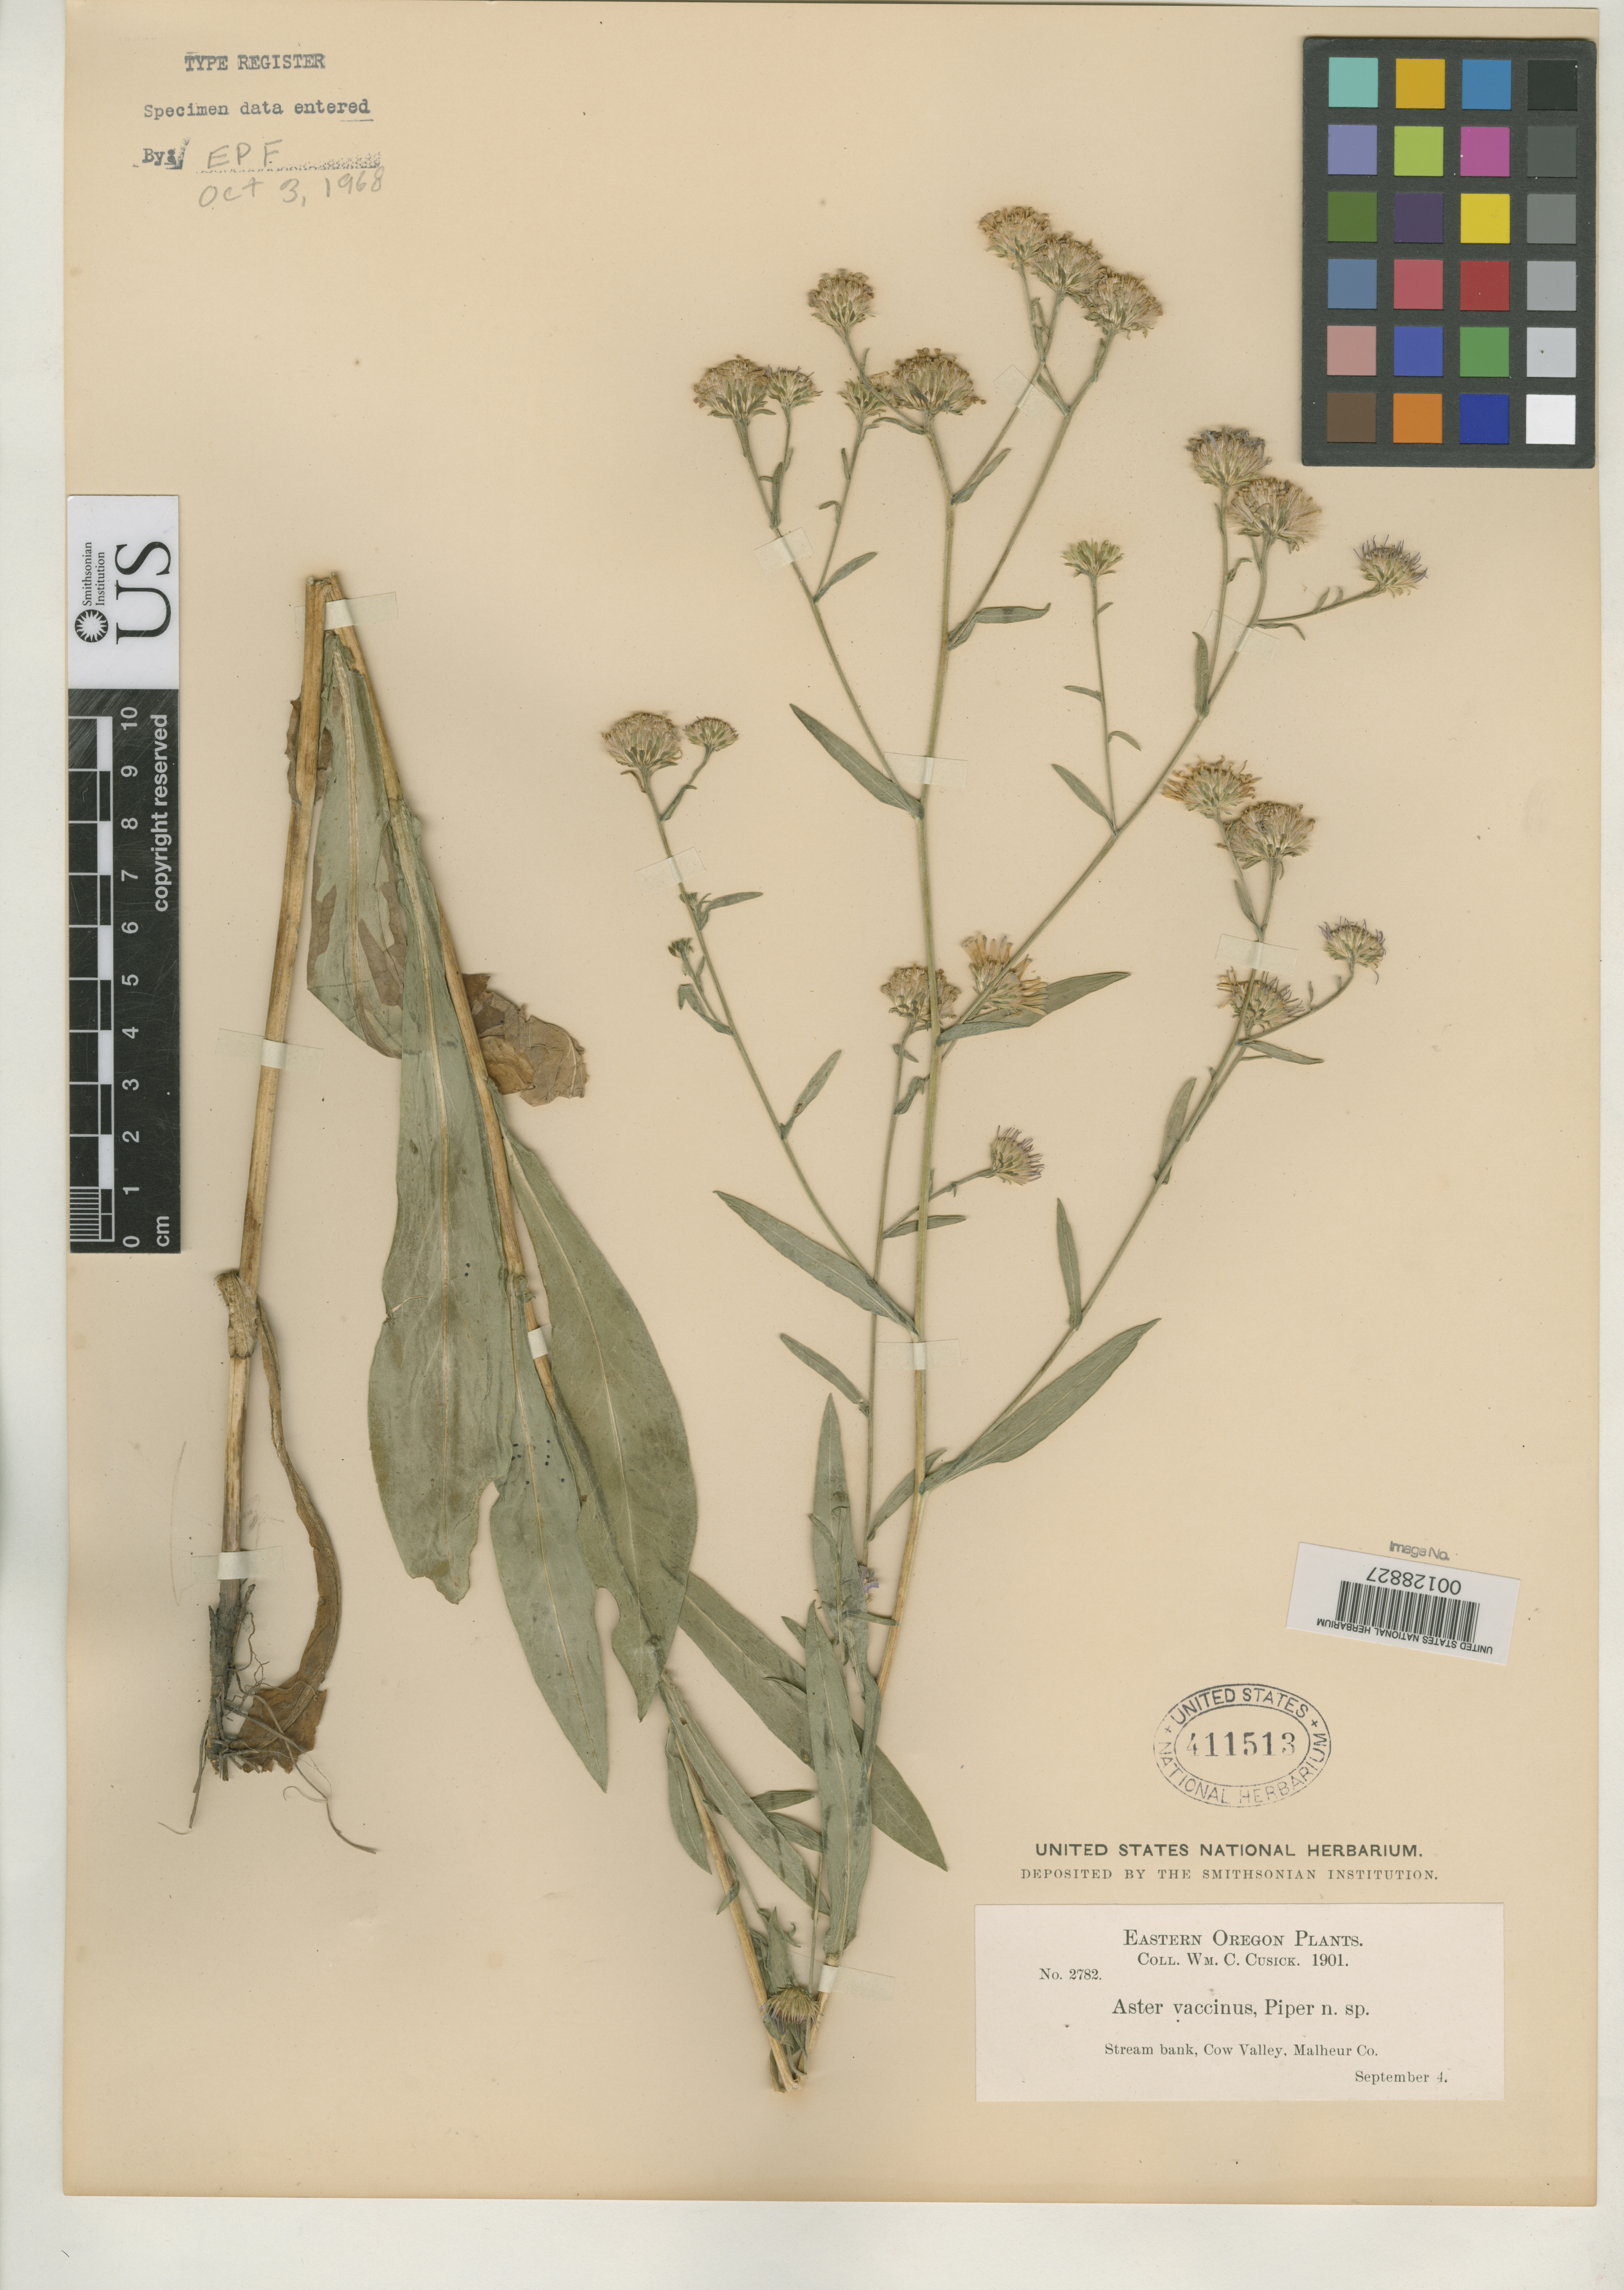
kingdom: Plantae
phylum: Tracheophyta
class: Magnoliopsida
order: Asterales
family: Asteraceae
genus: Aster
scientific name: Aster vaccinus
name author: Piper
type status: Isotype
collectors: W. C. Cusick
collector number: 2782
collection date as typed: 04 Sep 1901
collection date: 1901-09-04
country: United States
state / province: Oregon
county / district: Malheur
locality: Cow Valley.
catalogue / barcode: US 411513